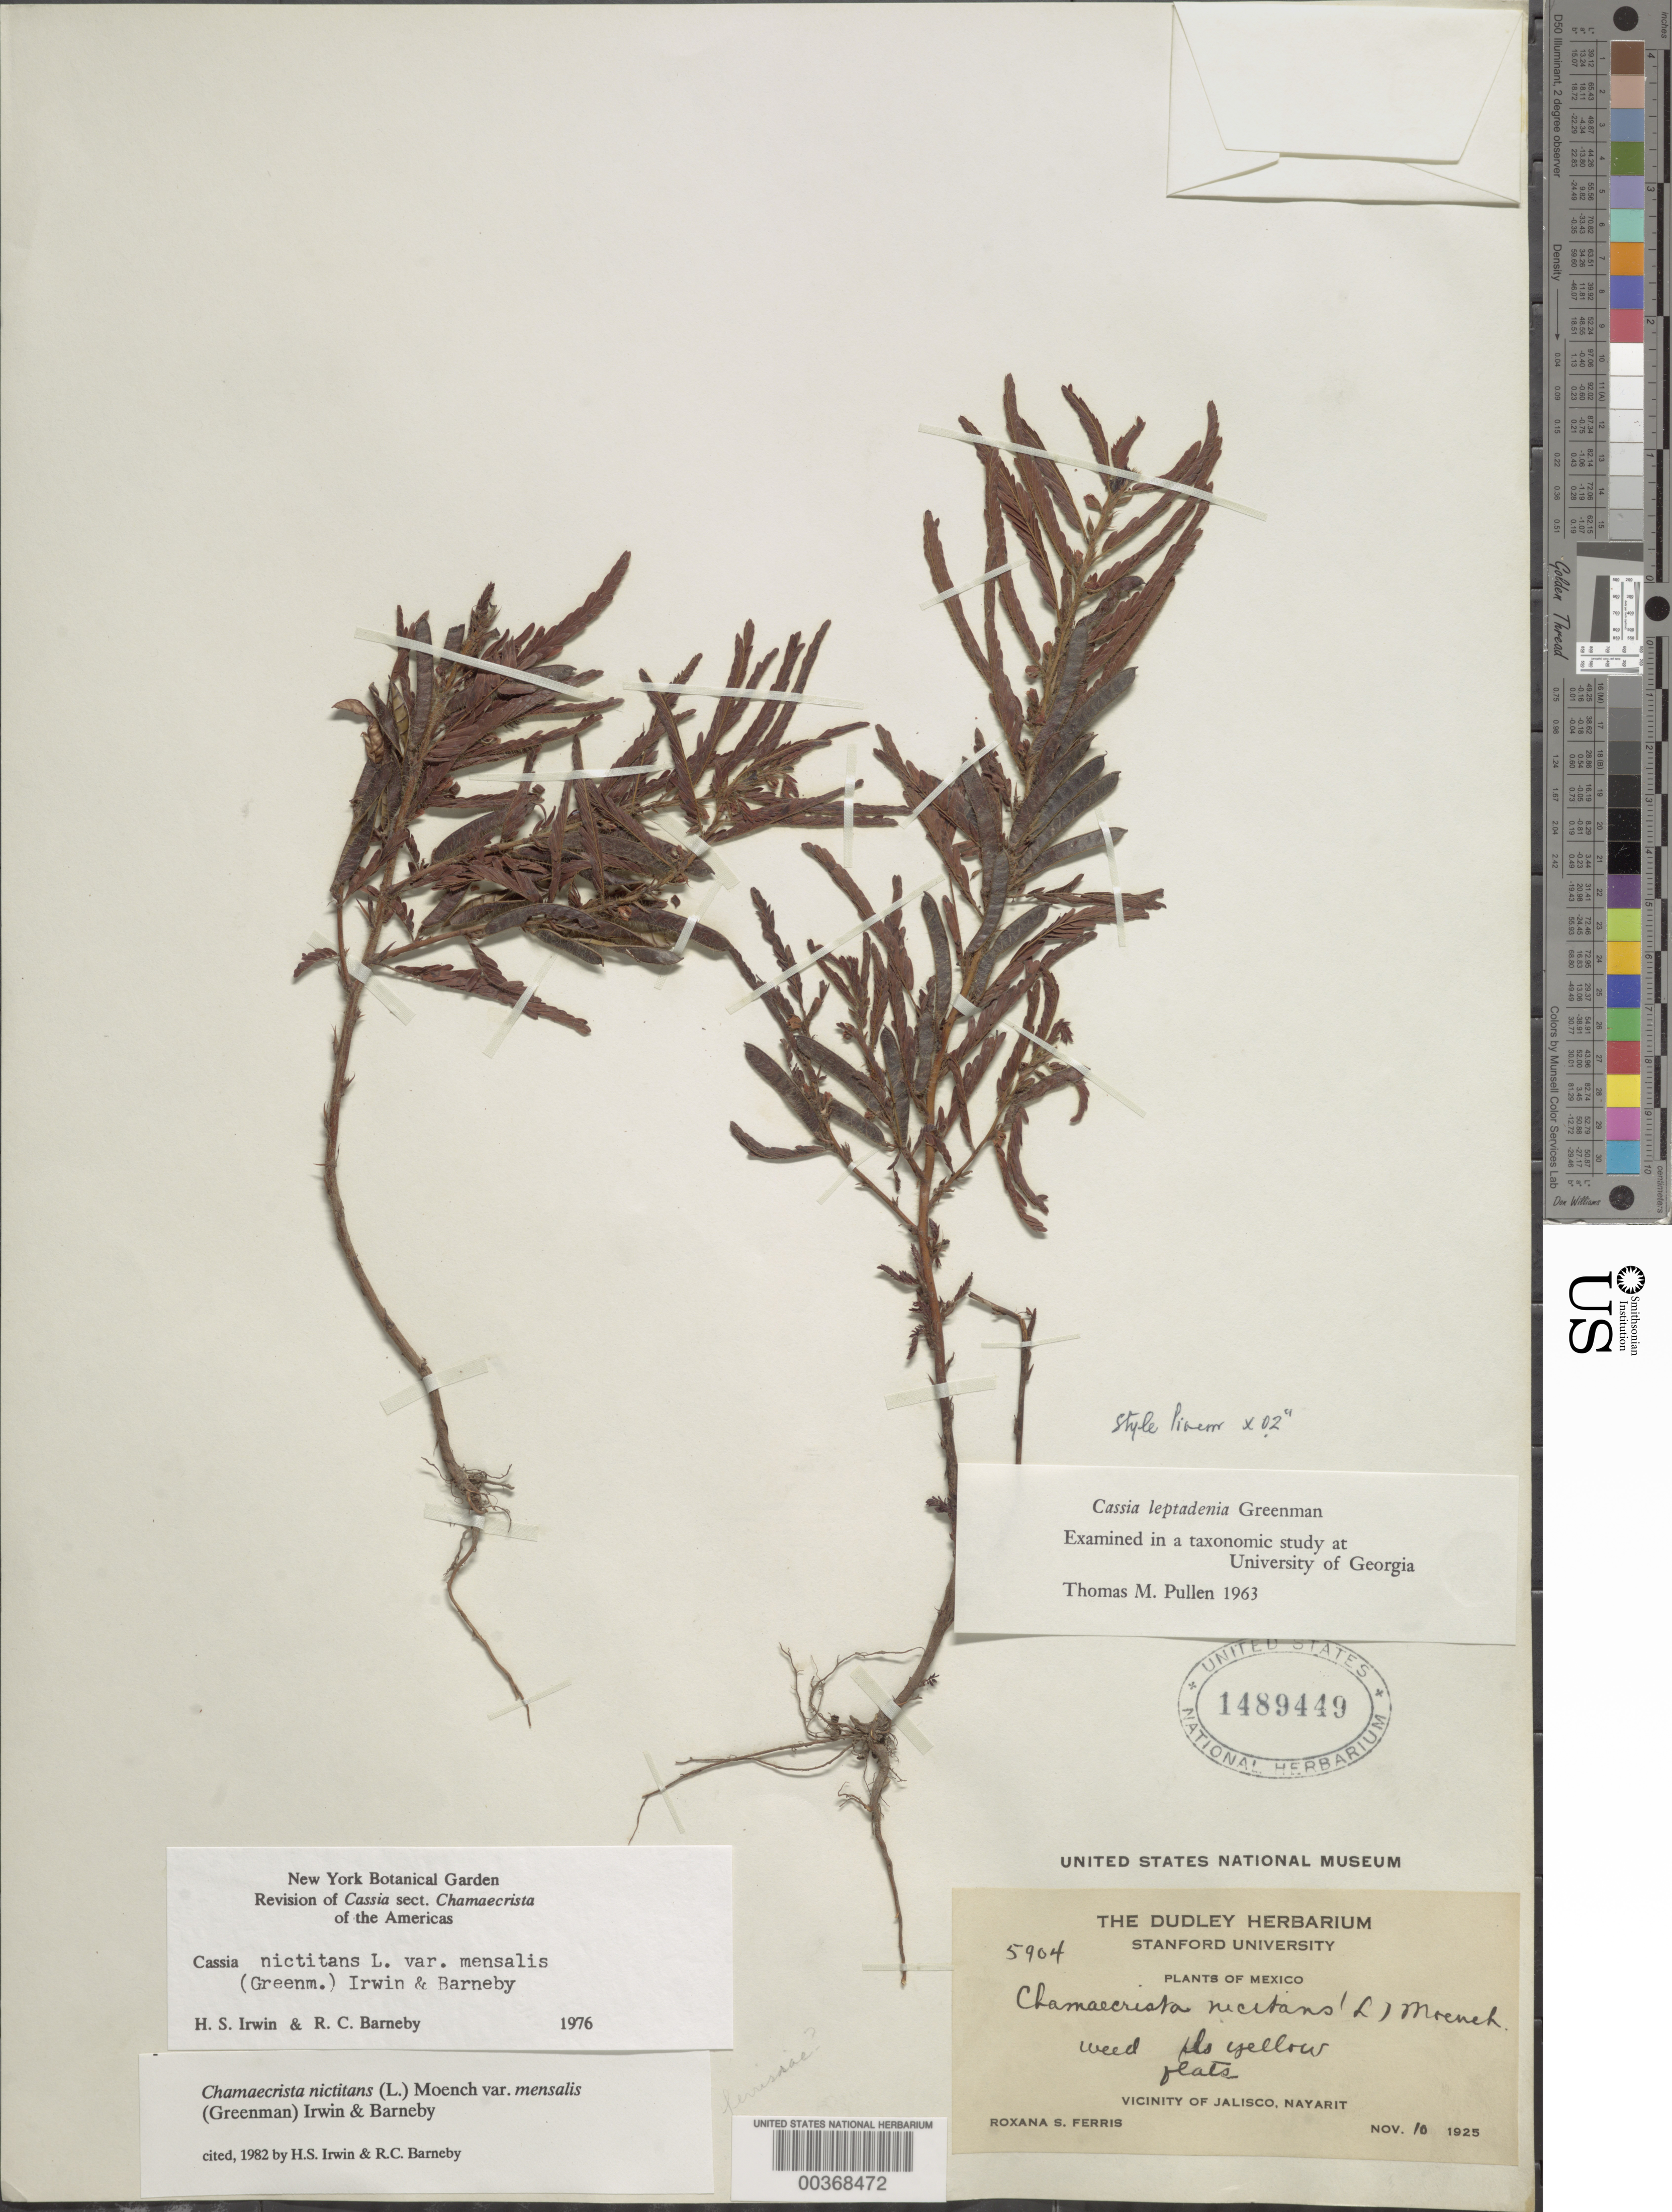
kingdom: Plantae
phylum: Tracheophyta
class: Magnoliopsida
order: Fabales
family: Fabaceae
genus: Chamaecrista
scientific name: Chamaecrista nictitans var. mensalis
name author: (Greenm.) H.S. Irwin & Barneby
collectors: R. S. Ferris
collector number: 5904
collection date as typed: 10 Nov 1925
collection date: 1925-11-10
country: Mexico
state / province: Nayarit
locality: Vicinity of Jalisco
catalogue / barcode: US 1489449